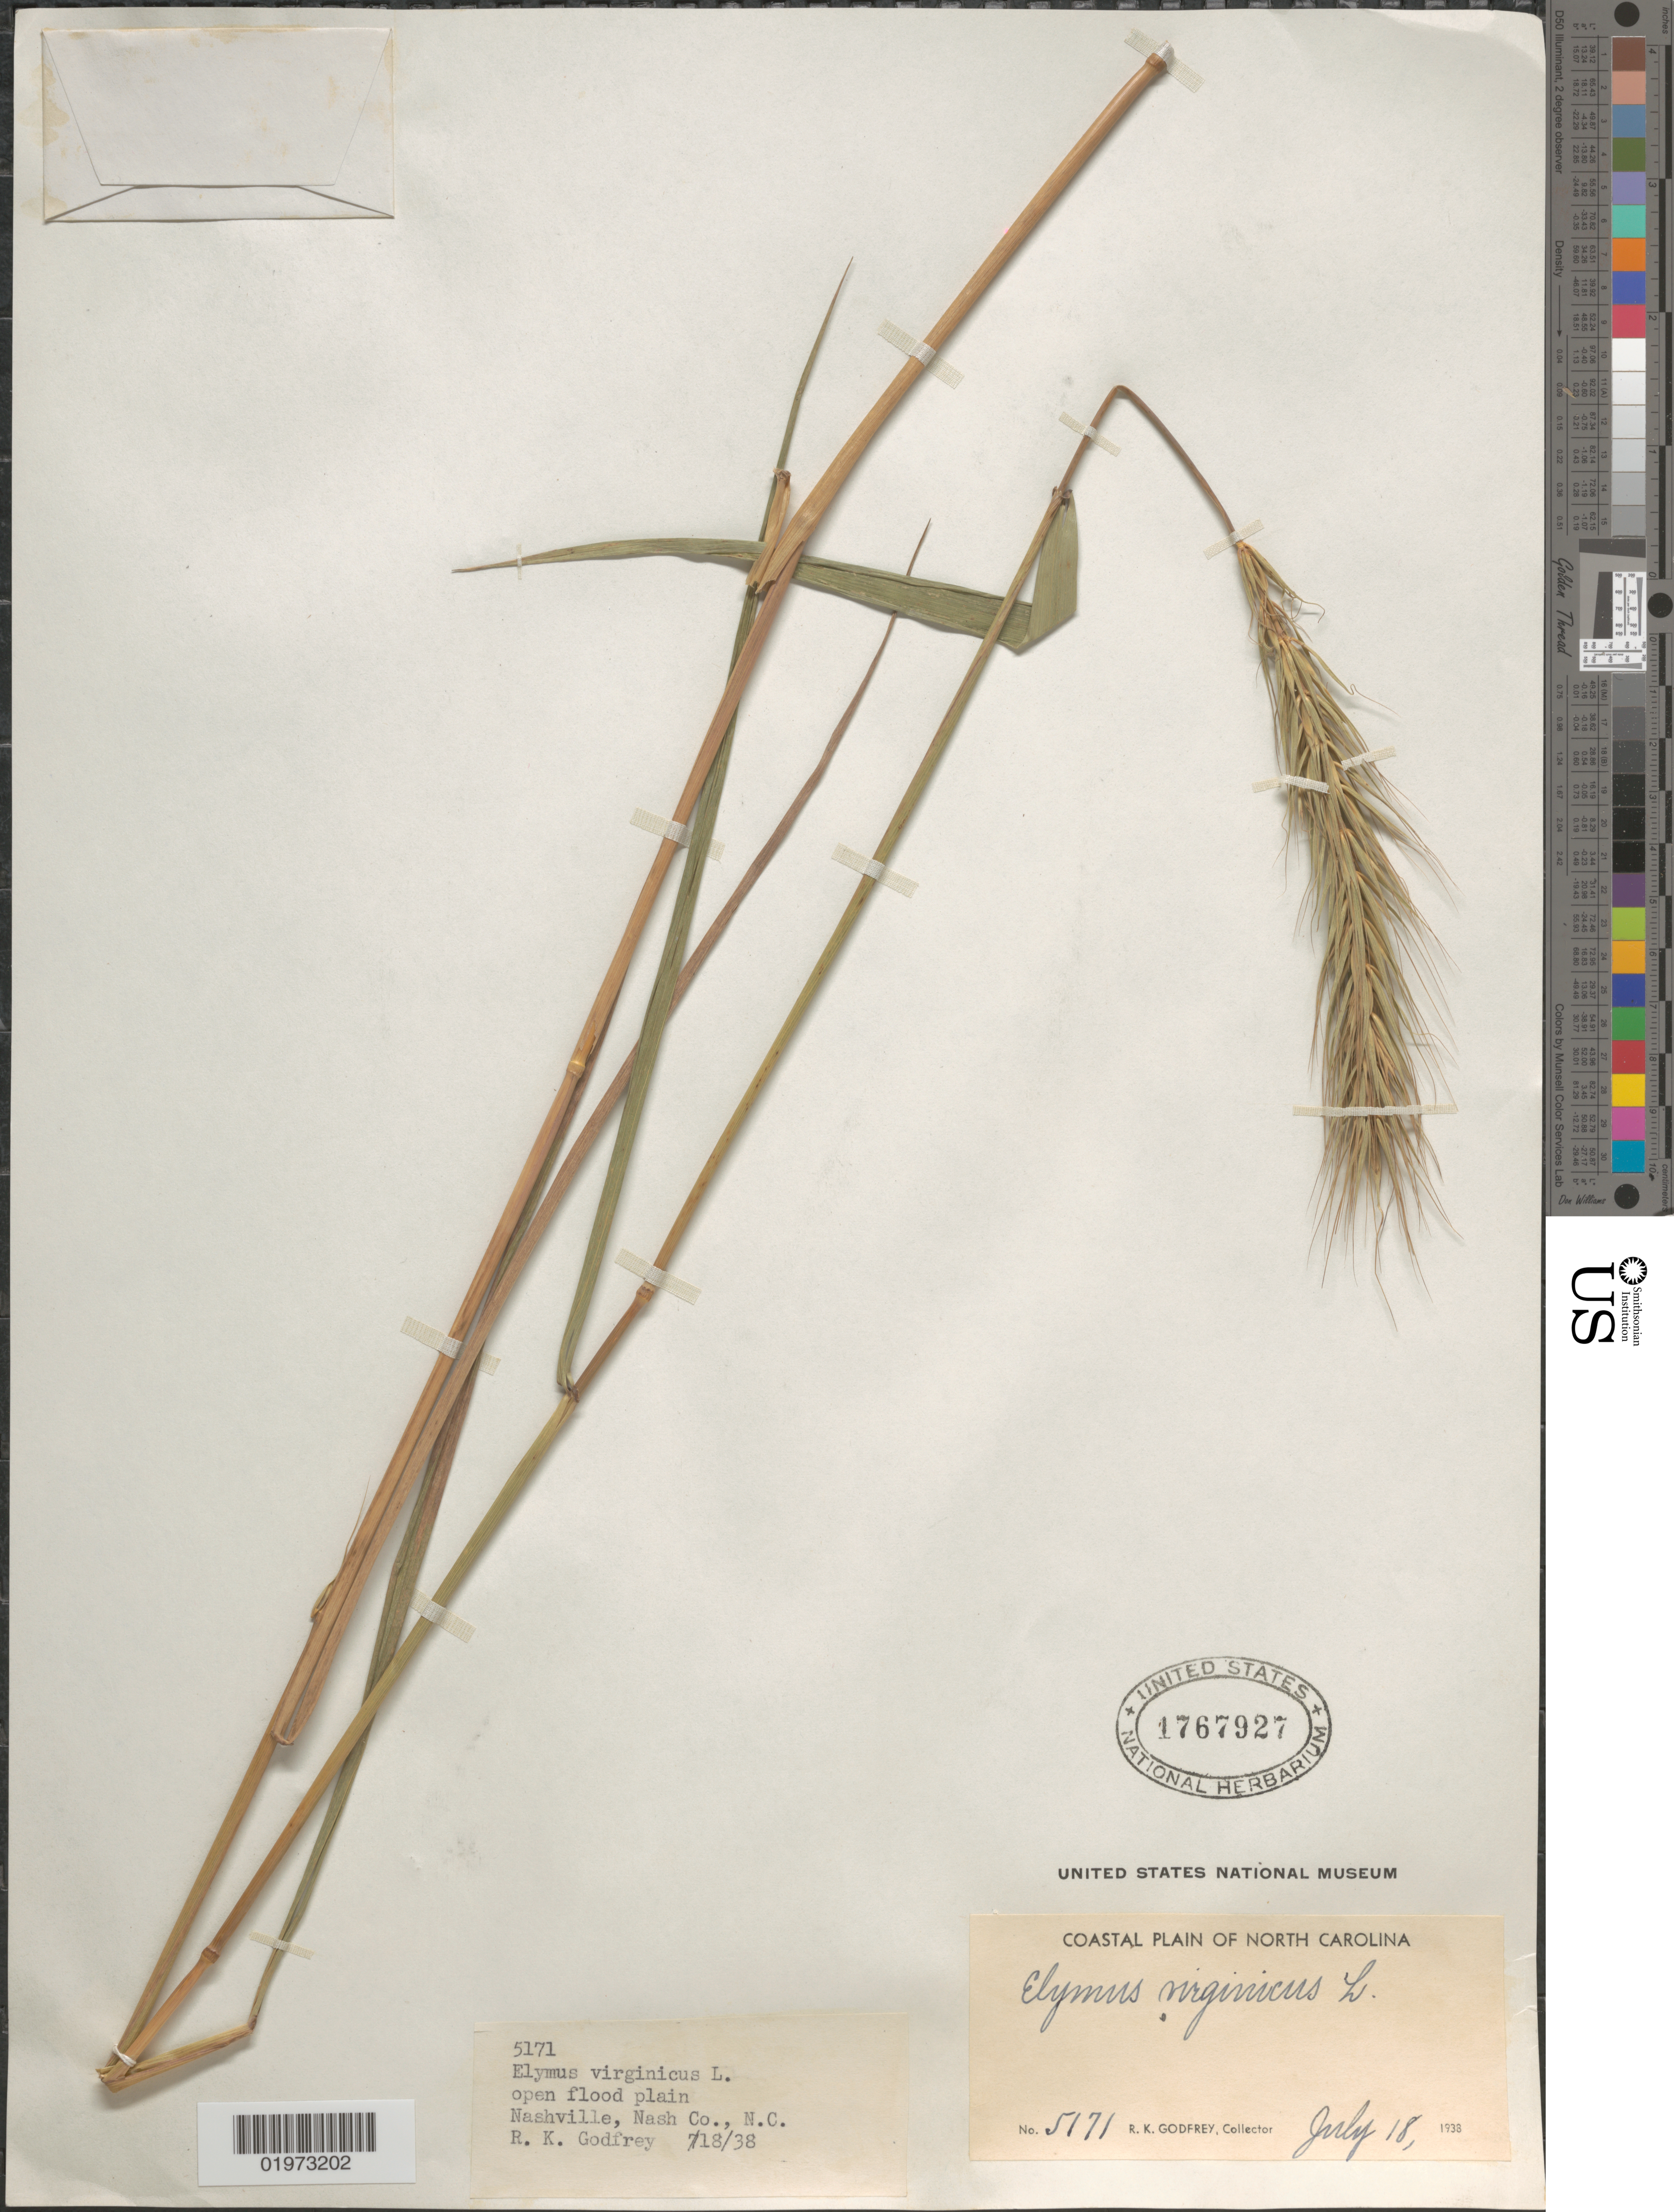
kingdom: Plantae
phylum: Tracheophyta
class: Liliopsida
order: Poales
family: Poaceae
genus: Elymus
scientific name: Elymus virginicus var. virginicus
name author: L.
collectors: R. K. Godfrey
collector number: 5171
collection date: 1938-07-18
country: United States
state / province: North Carolina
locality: Coastal plain of North Carolina. Open flood plain. Nashville, Nash Co.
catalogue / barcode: US 1767927